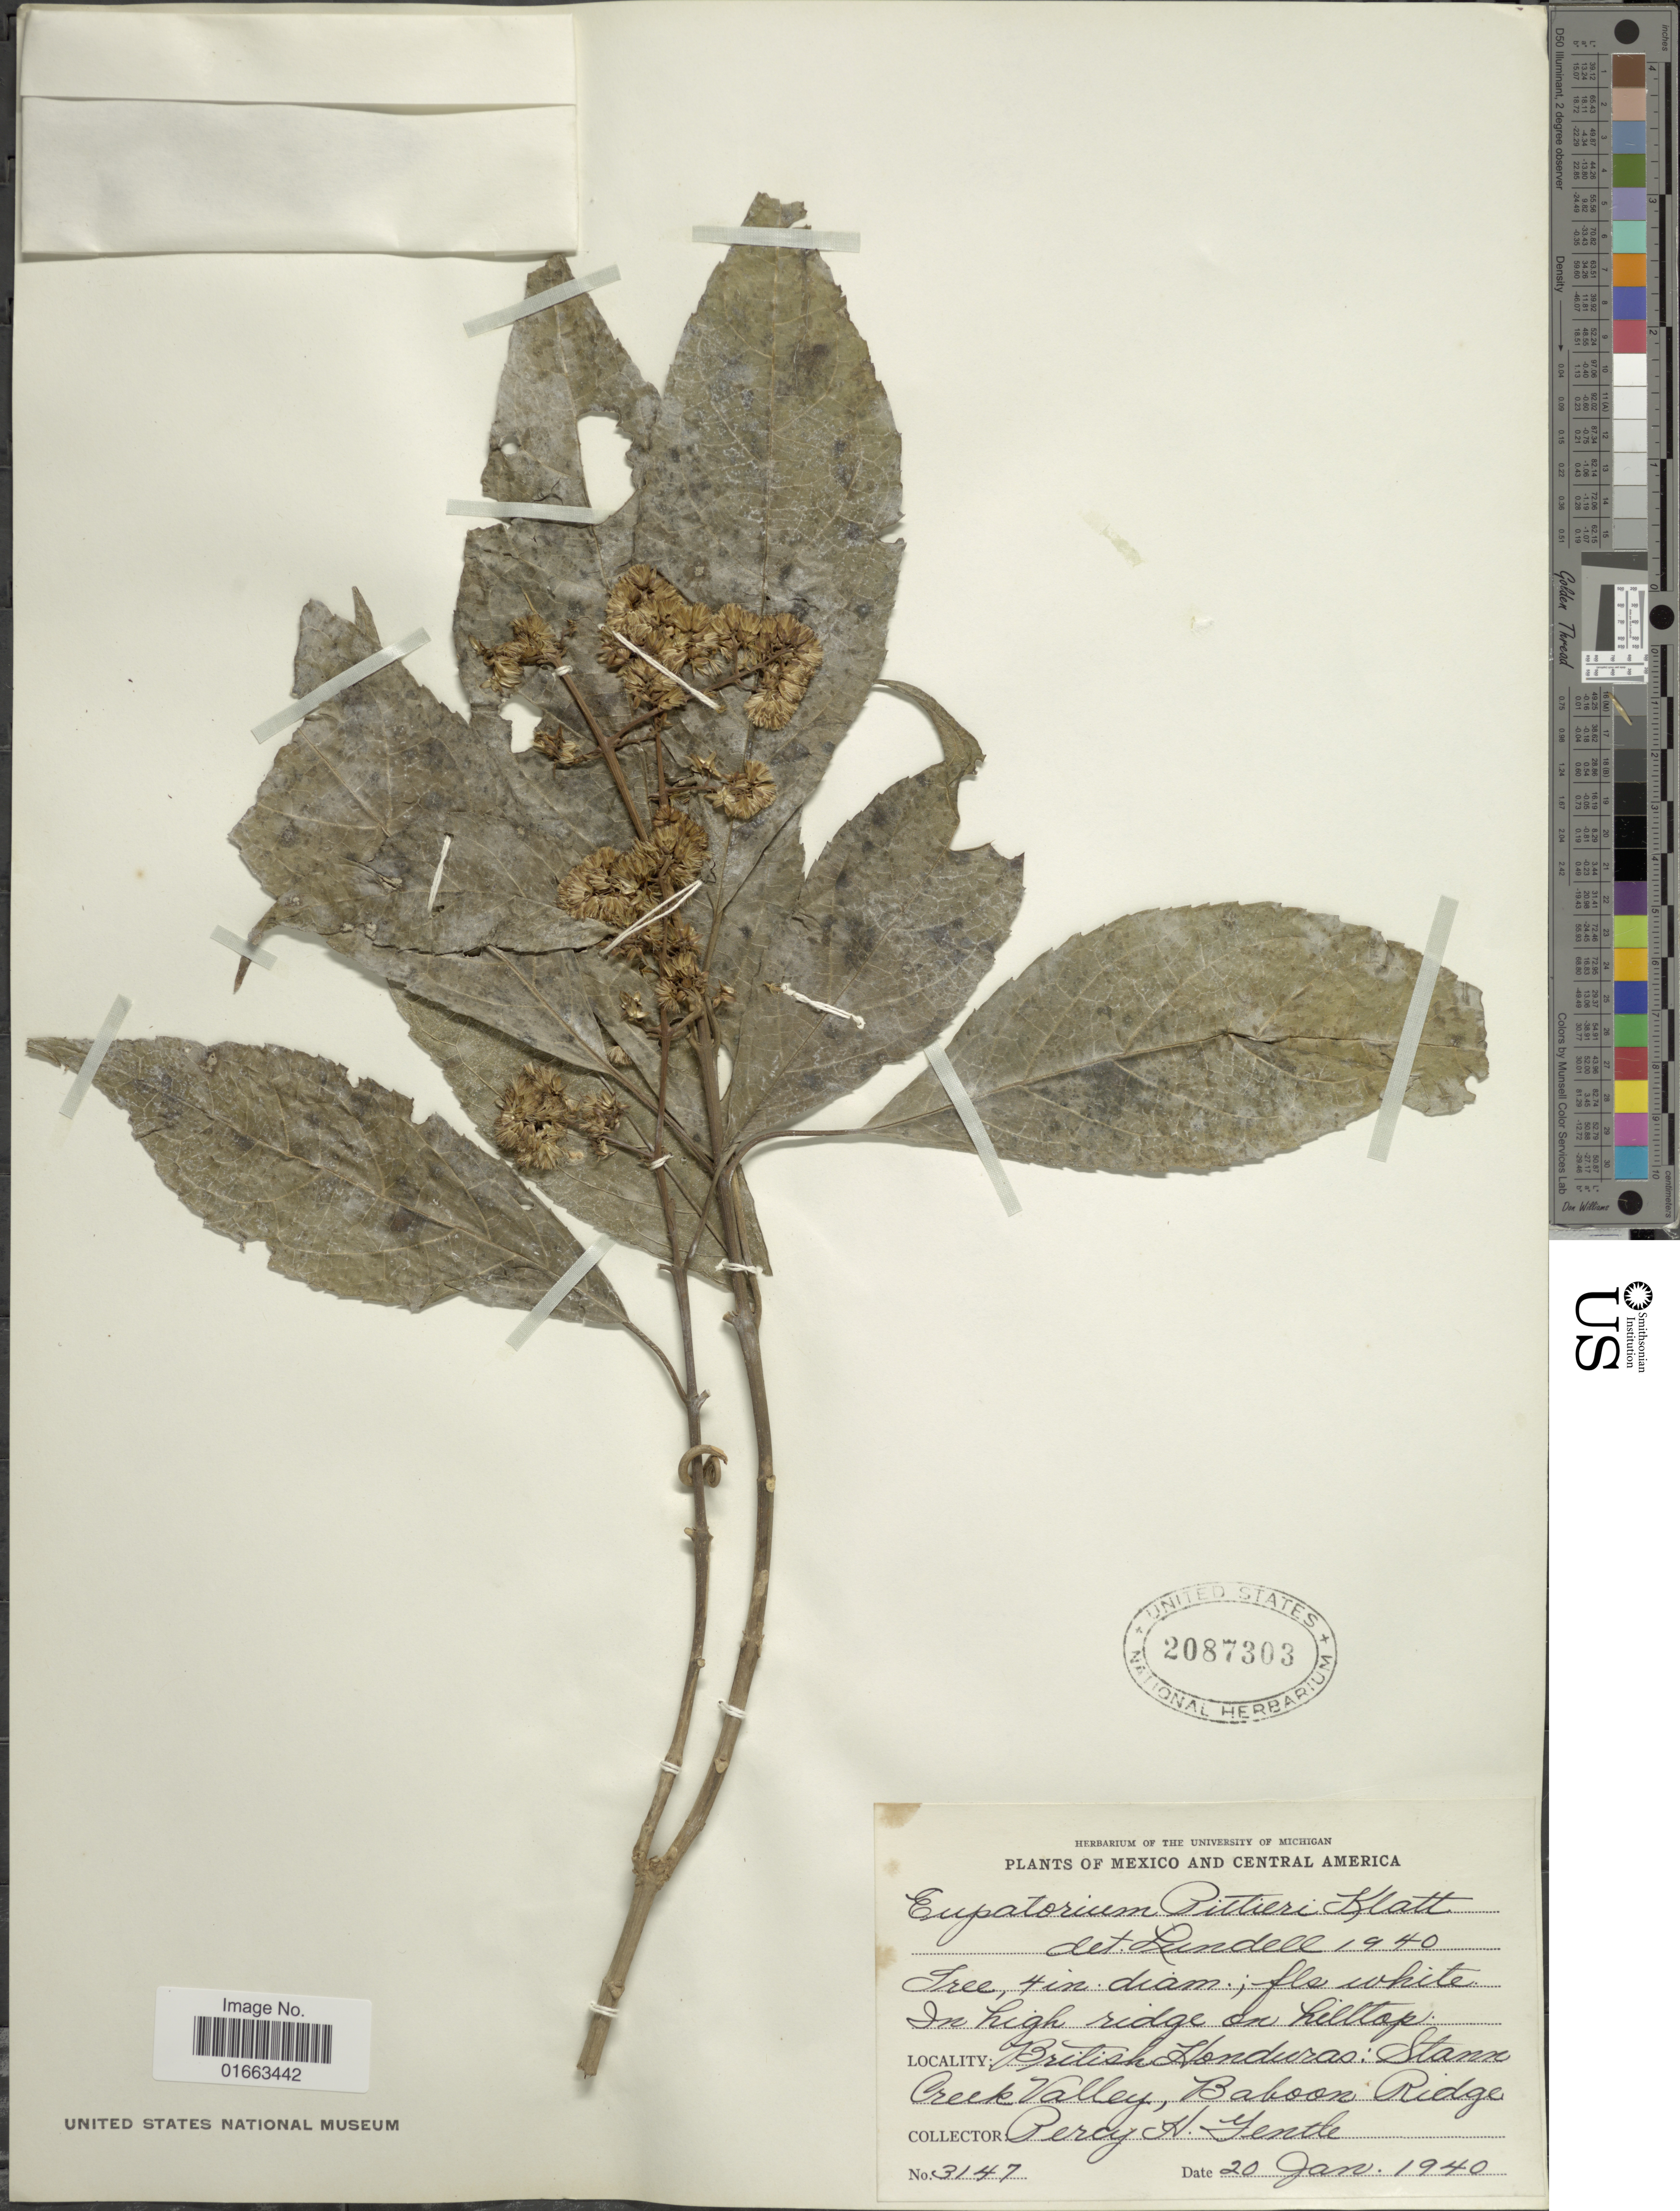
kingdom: Plantae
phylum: Tracheophyta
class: Magnoliopsida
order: Asterales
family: Asteraceae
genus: Koanophyllon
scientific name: Koanophyllon galeottii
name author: (B.L. Rob.) R.M. King & H. Rob.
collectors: P. H. Gentle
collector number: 3147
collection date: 1941-01-20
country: Belize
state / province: Stann Creek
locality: In high ridge on hilltop, British Honduras; Stann Creek Valley, Balloon Ridge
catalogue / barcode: US 2087303